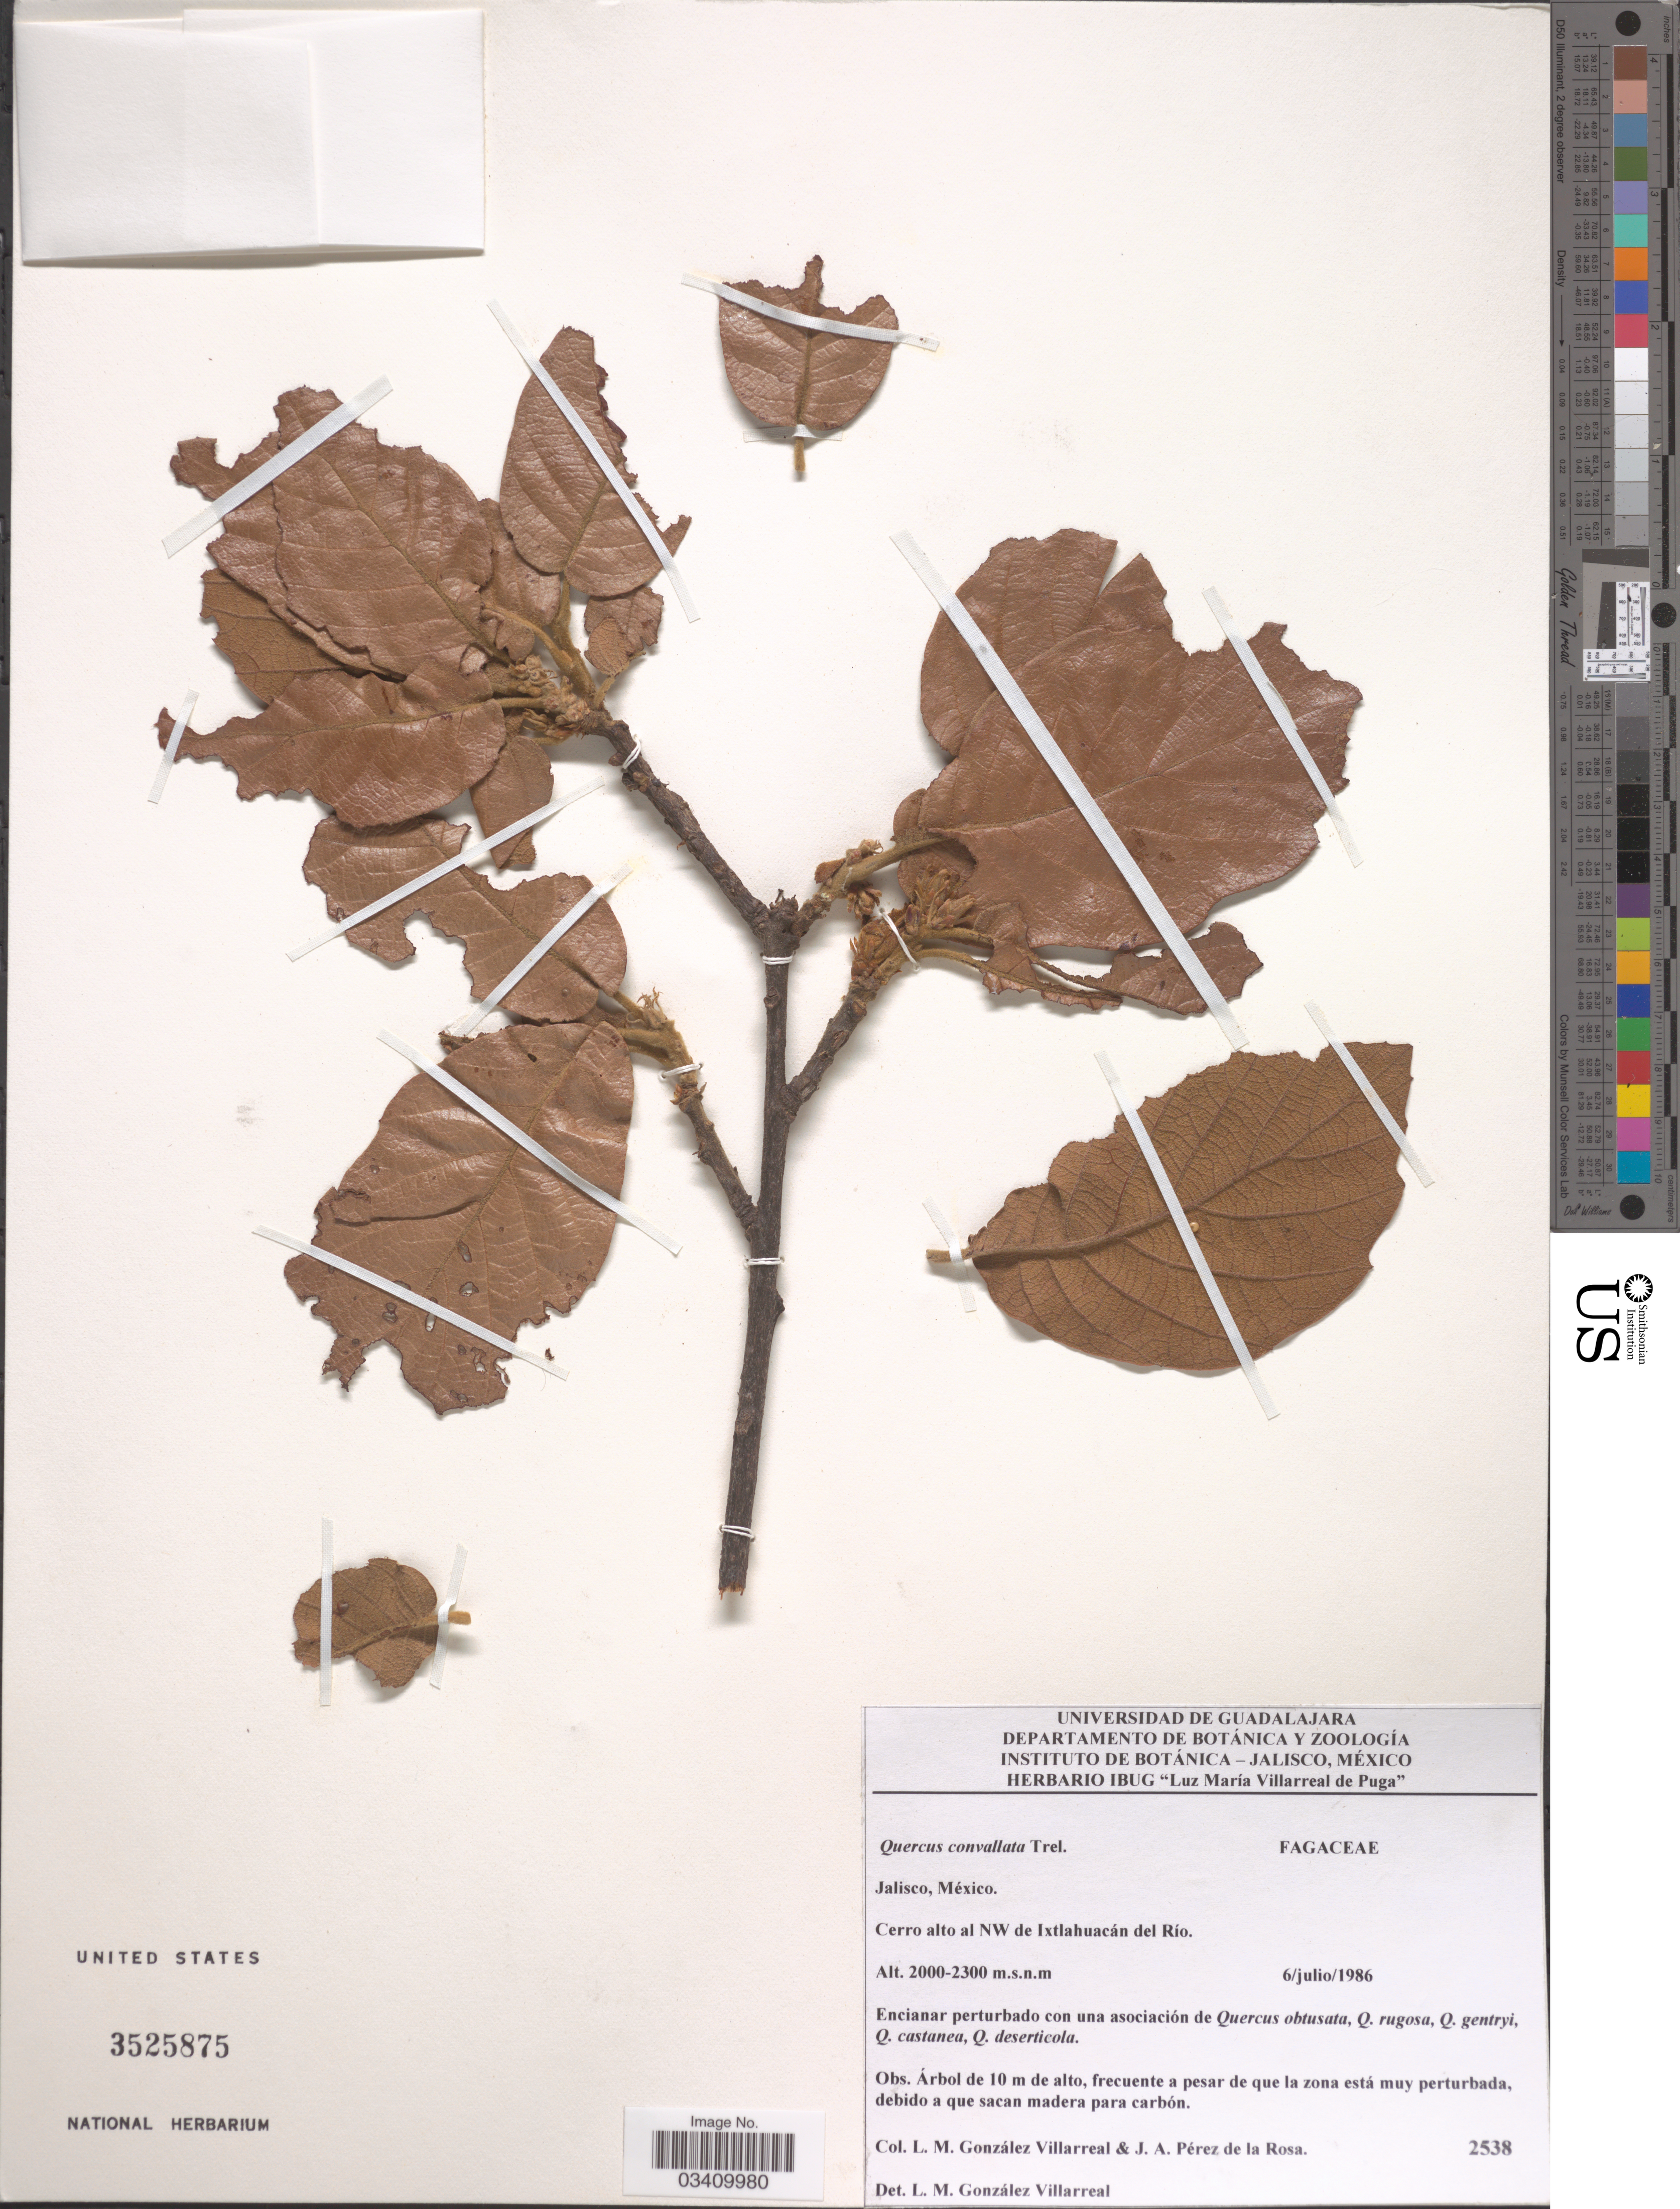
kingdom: Plantae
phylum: Tracheophyta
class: Magnoliopsida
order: Fagales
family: Fagaceae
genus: Quercus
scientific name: Quercus convallata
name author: Trel.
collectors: L. M. González & J. A. Pérez de la Rosa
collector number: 2538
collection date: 1986-07-06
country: Mexico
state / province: Jalisco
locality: Cerro alto al NW de Ixtlahuacán del Río.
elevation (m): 2000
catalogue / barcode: US 3525875